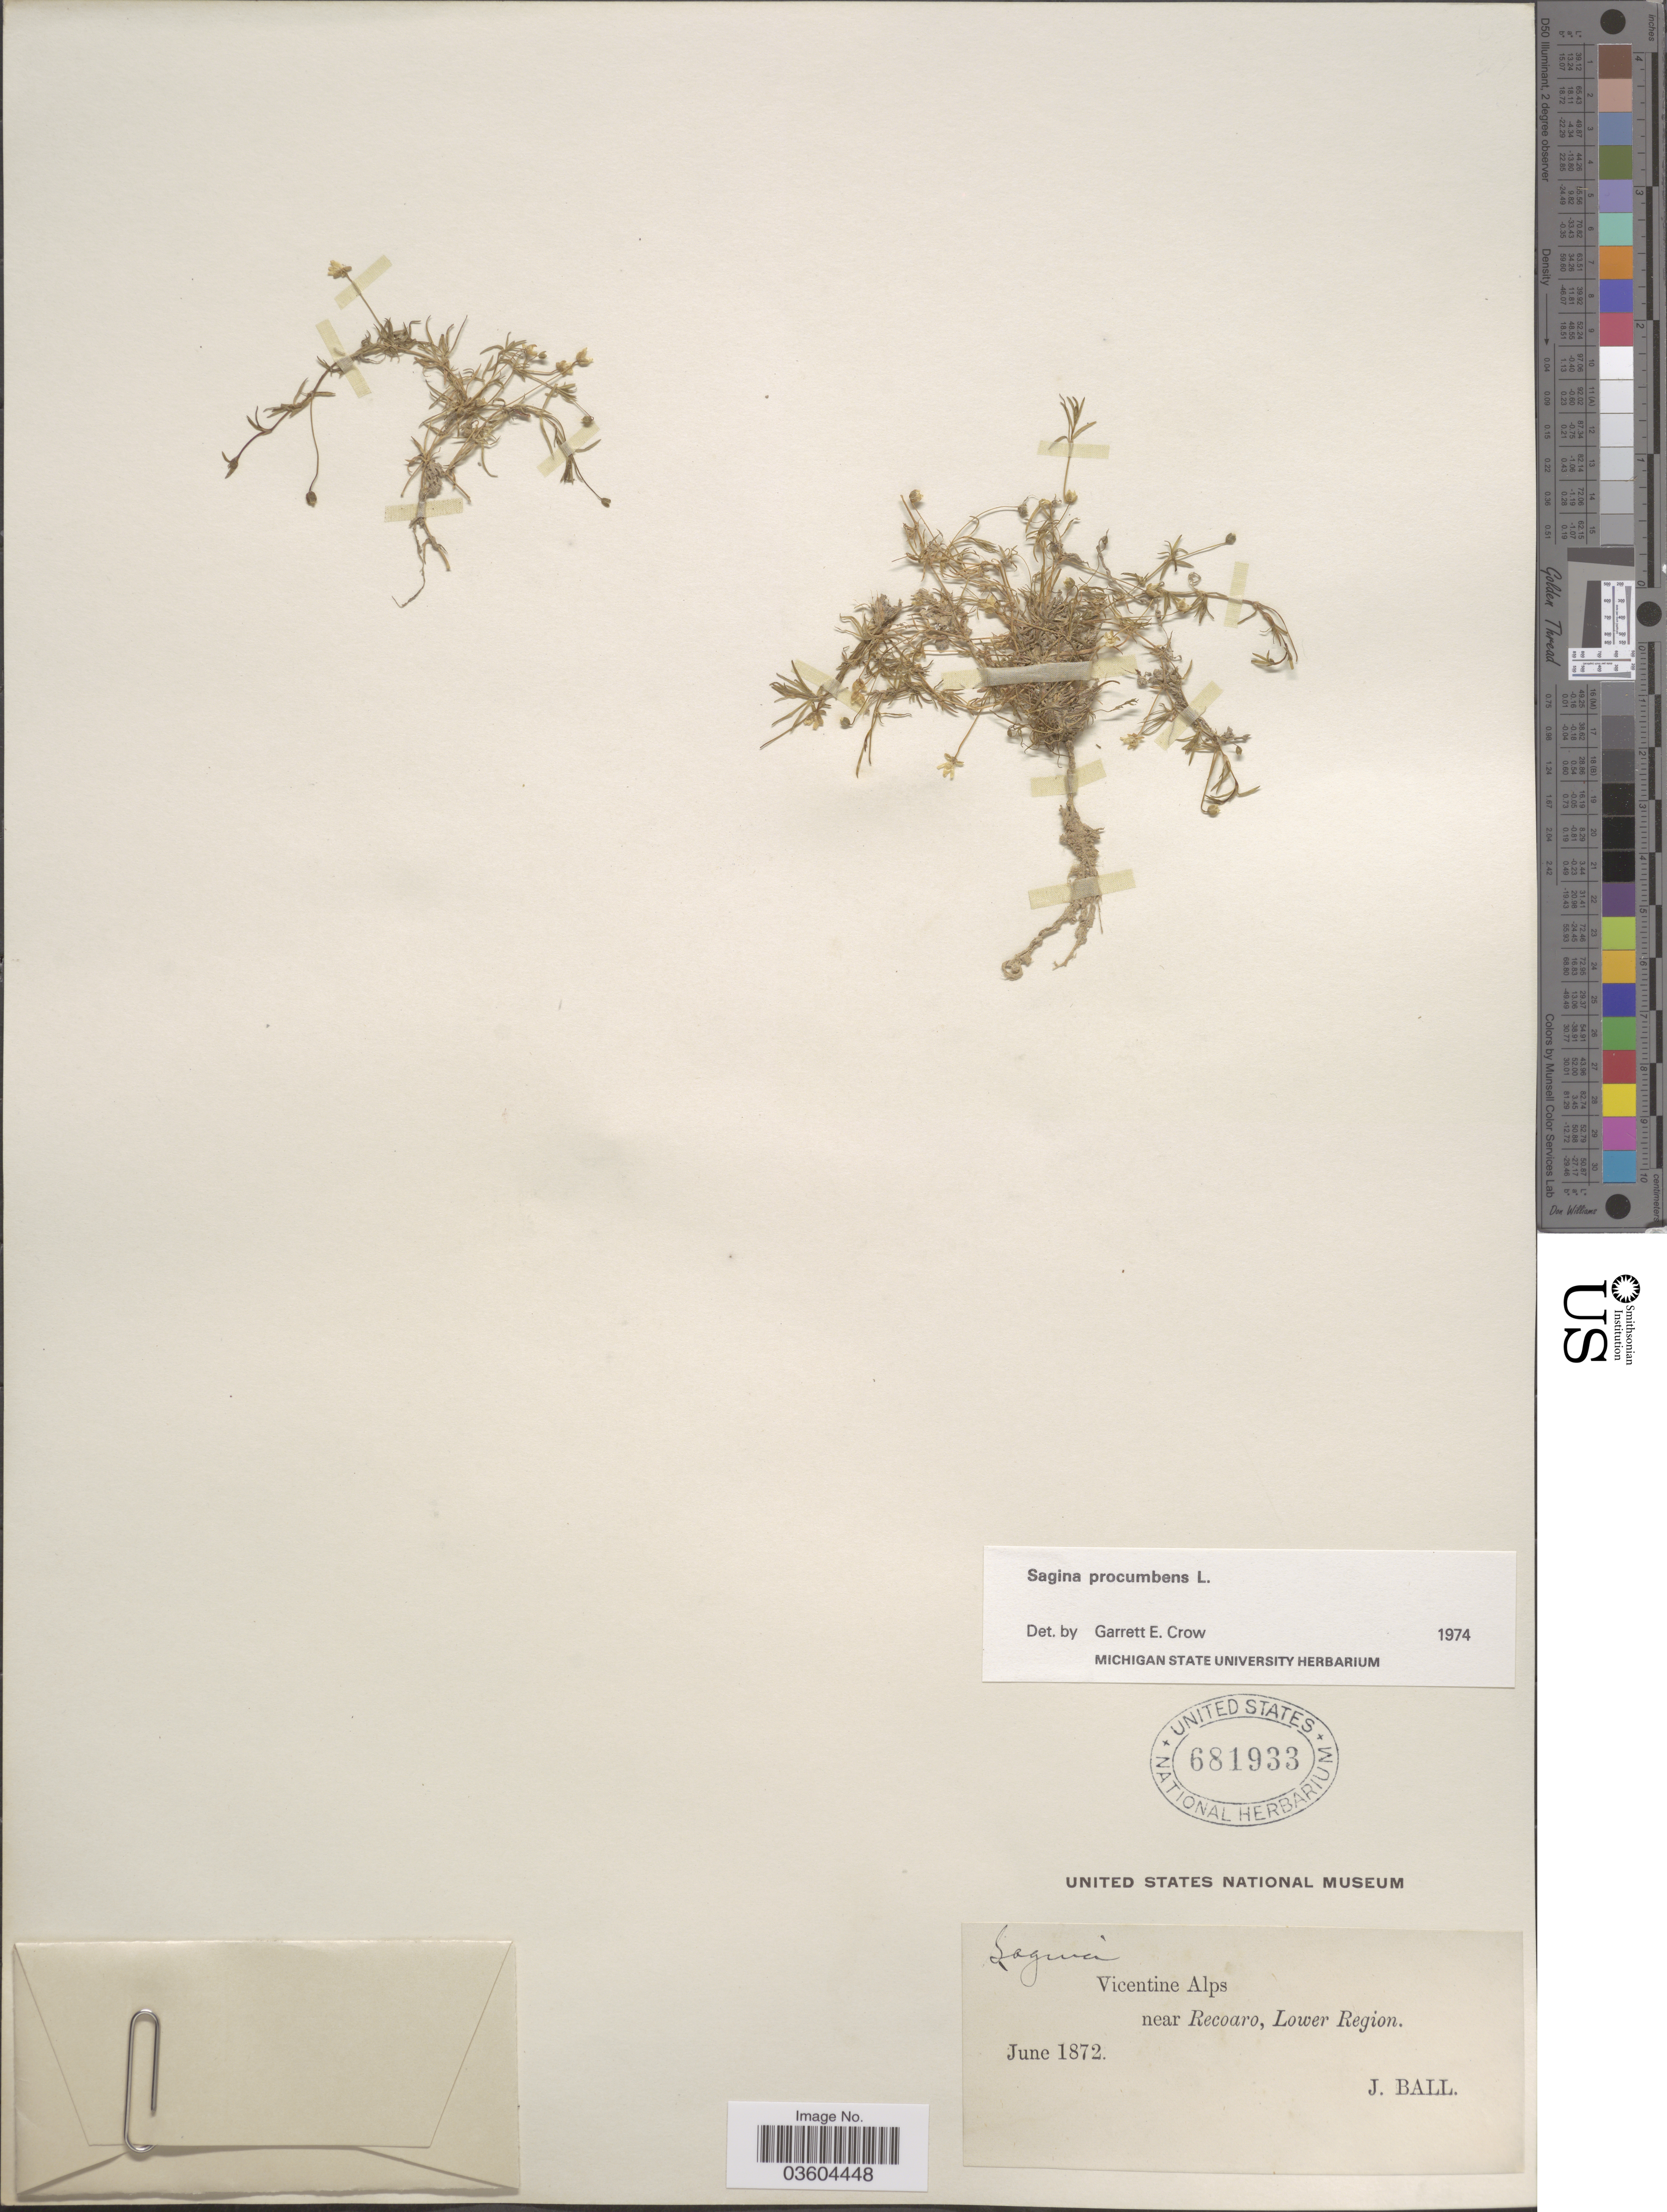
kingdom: Plantae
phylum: Tracheophyta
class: Magnoliopsida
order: Caryophyllales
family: Caryophyllaceae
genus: Sagina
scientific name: Sagina procumbens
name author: L.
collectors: J. Ball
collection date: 1872-06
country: Italy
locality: Vicentine Alps near Recoaro, Lower Region.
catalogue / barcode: US 681933